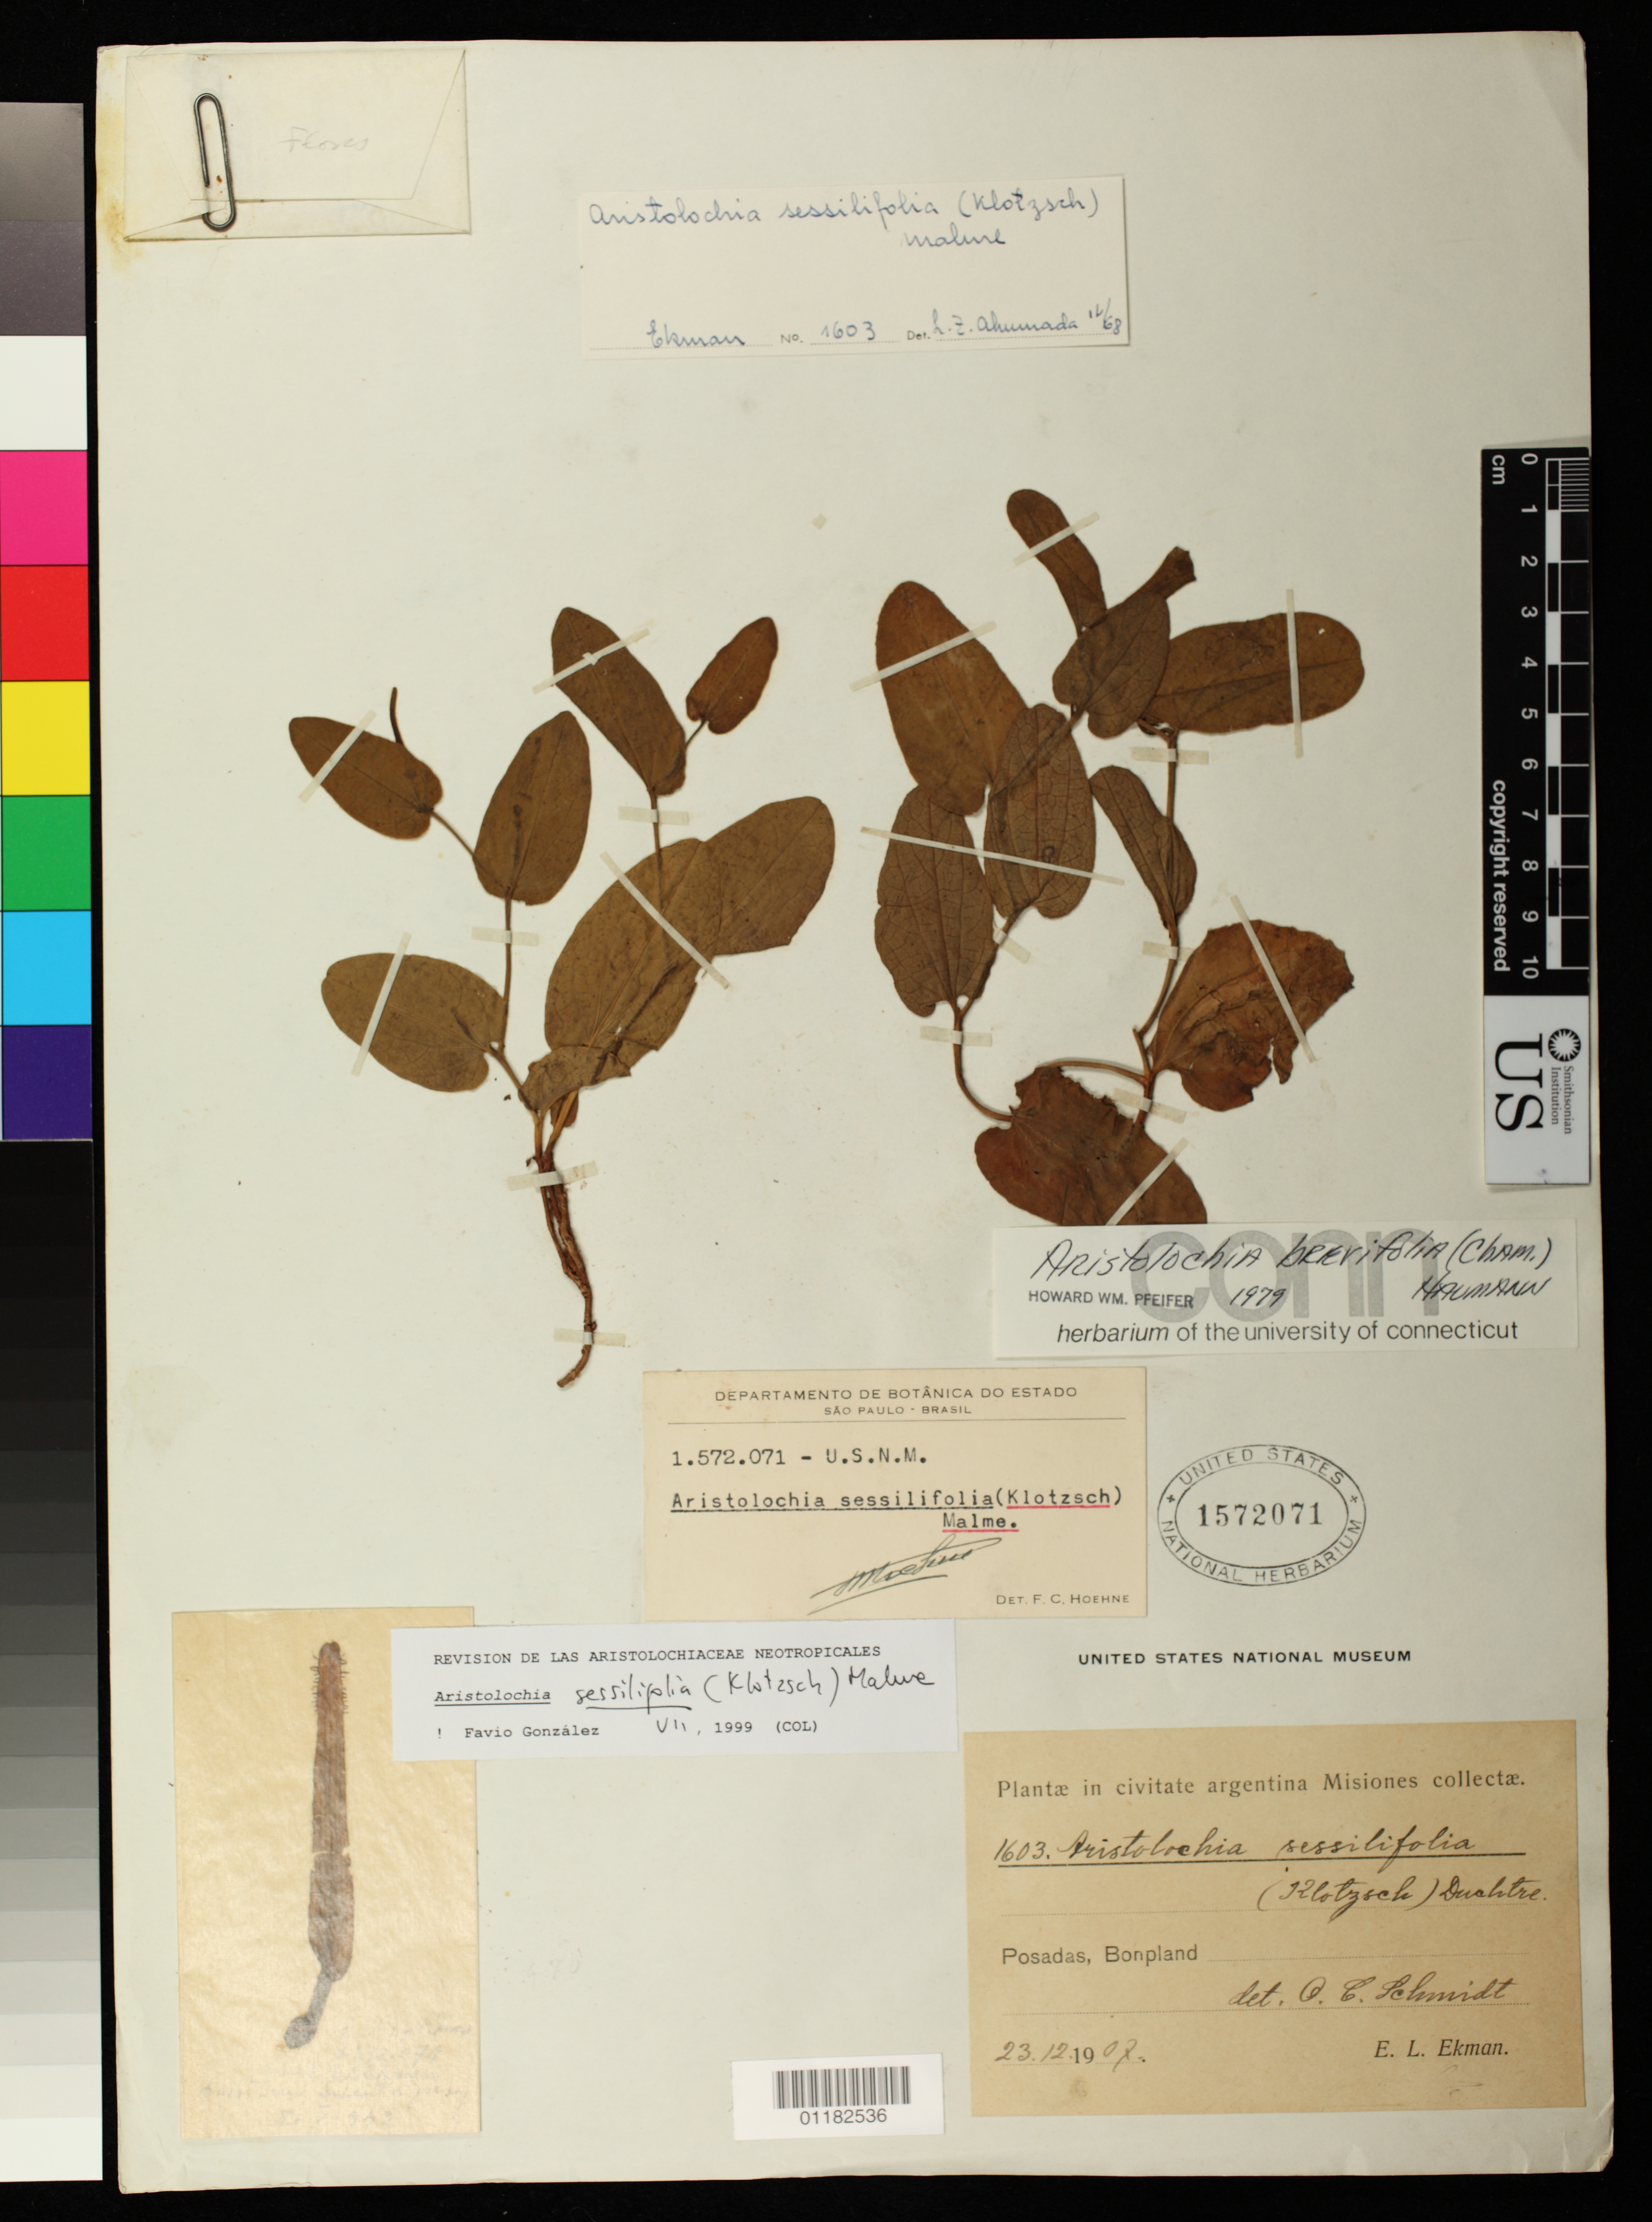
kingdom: Plantae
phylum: Tracheophyta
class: Magnoliopsida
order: Piperales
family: Aristolochiaceae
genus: Aristolochia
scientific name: Aristolochia sessiflora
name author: DC. ex Duch.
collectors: E. L. Ekman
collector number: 1603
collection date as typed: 23 Dec 1907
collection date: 1907-12-23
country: Argentina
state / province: Misiones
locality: Posadas, Bonpland.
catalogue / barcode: US 1572071